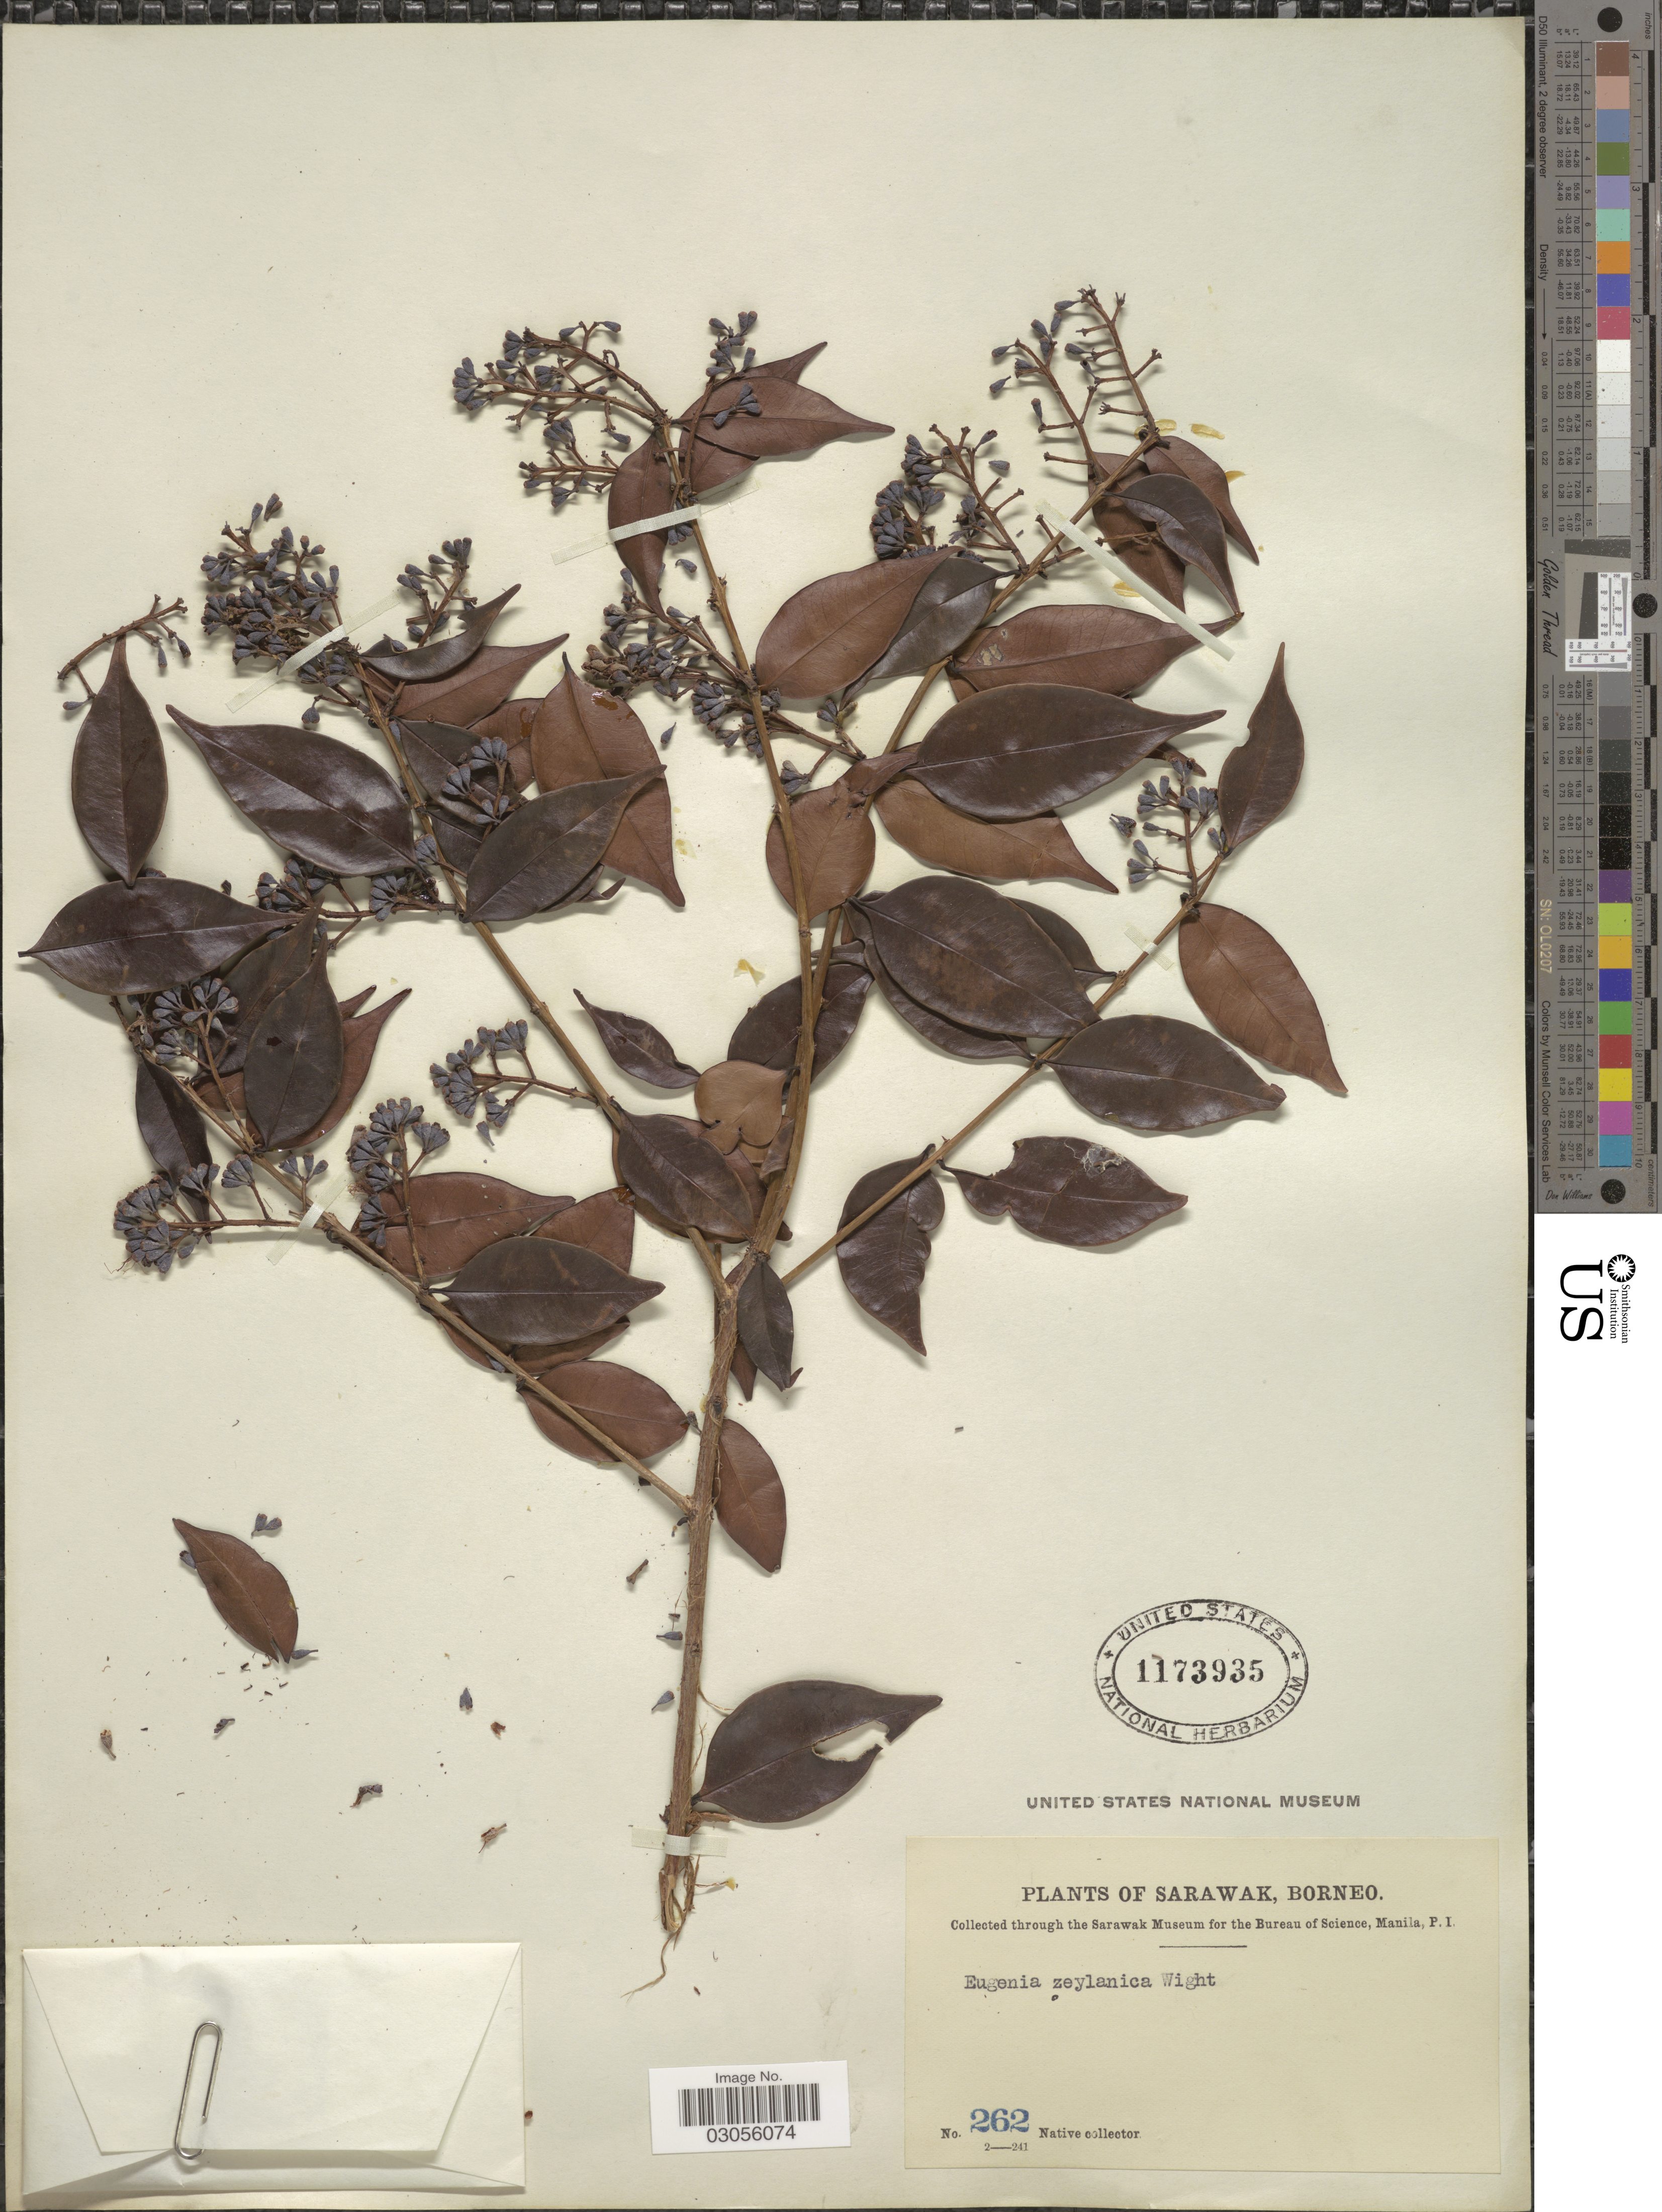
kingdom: Plantae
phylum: Tracheophyta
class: Magnoliopsida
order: Myrtales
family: Myrtaceae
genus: Syzygium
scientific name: Syzygium zeylanicum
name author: (L.) DC.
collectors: Native collector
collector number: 262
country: Malaysia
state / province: Sarawak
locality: Borneo.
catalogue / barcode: US 1173935